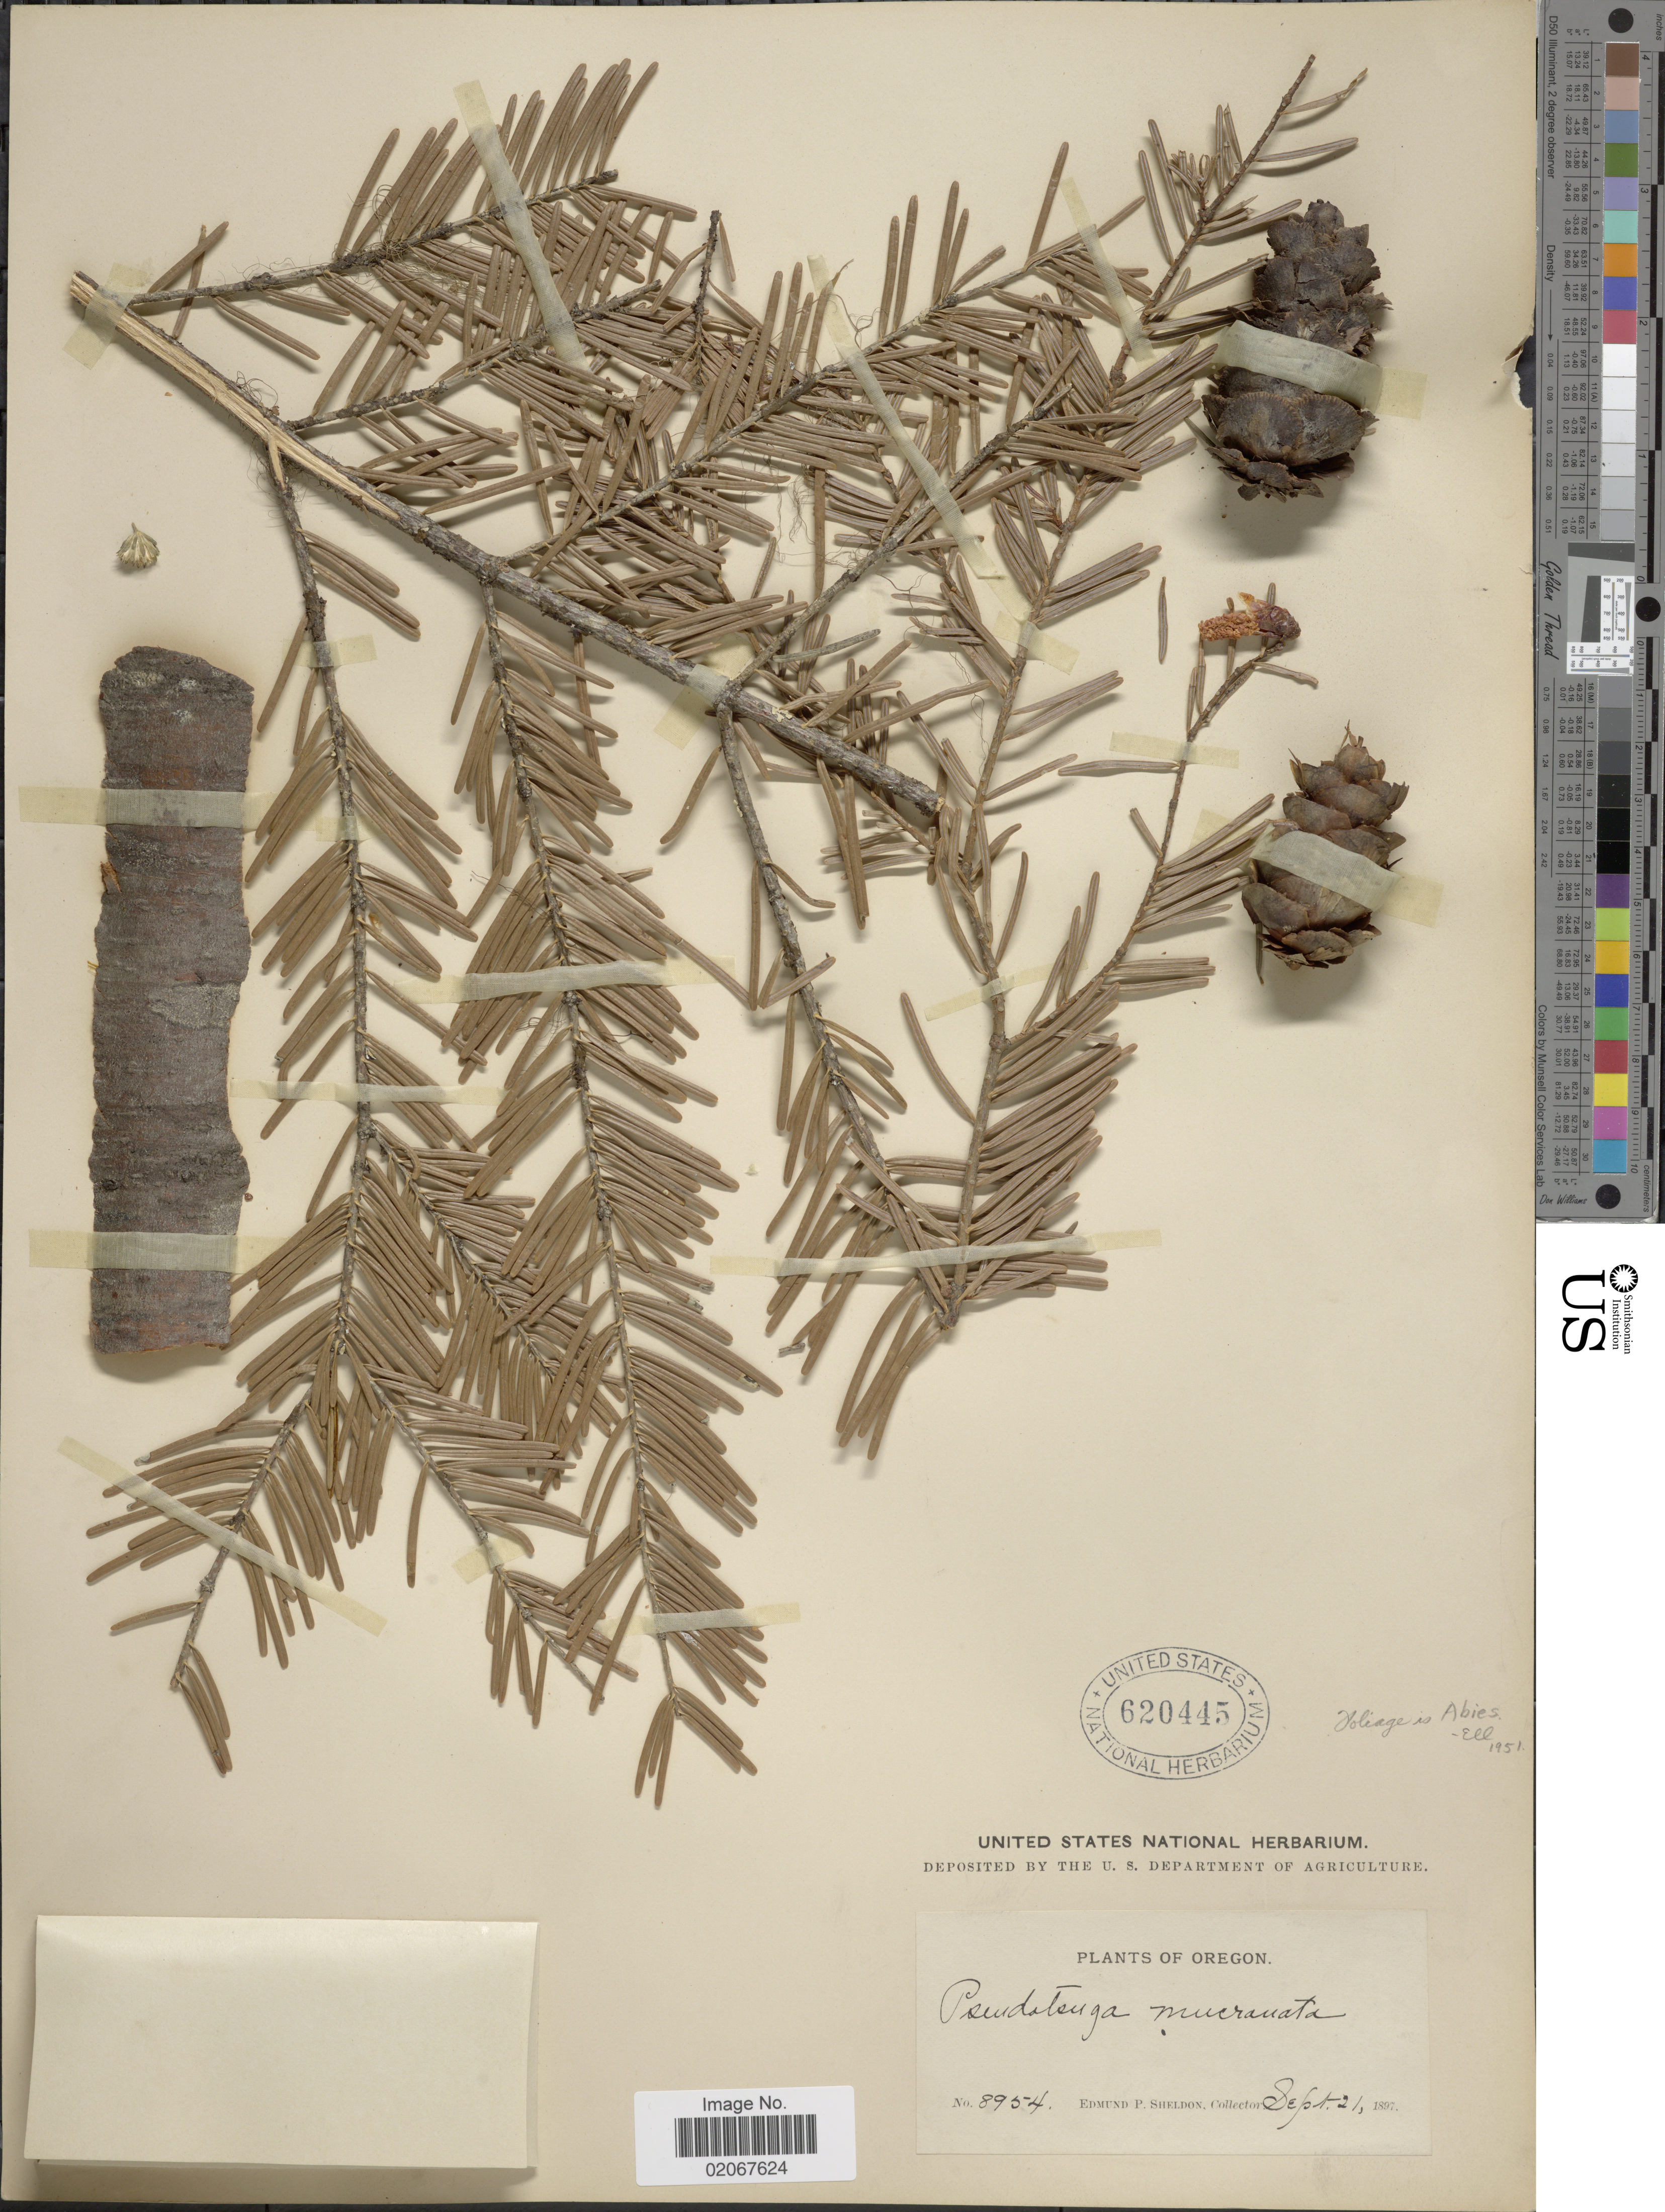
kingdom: Plantae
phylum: Tracheophyta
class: Pinopsida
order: Pinales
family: Pinaceae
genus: Pseudotsuga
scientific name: Pseudotsuga menziesii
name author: (Mirb.) Franco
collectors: E. P. Sheldon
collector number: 8954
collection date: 1897-09-21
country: United States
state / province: Oregon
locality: Oregon.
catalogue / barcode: US 620445